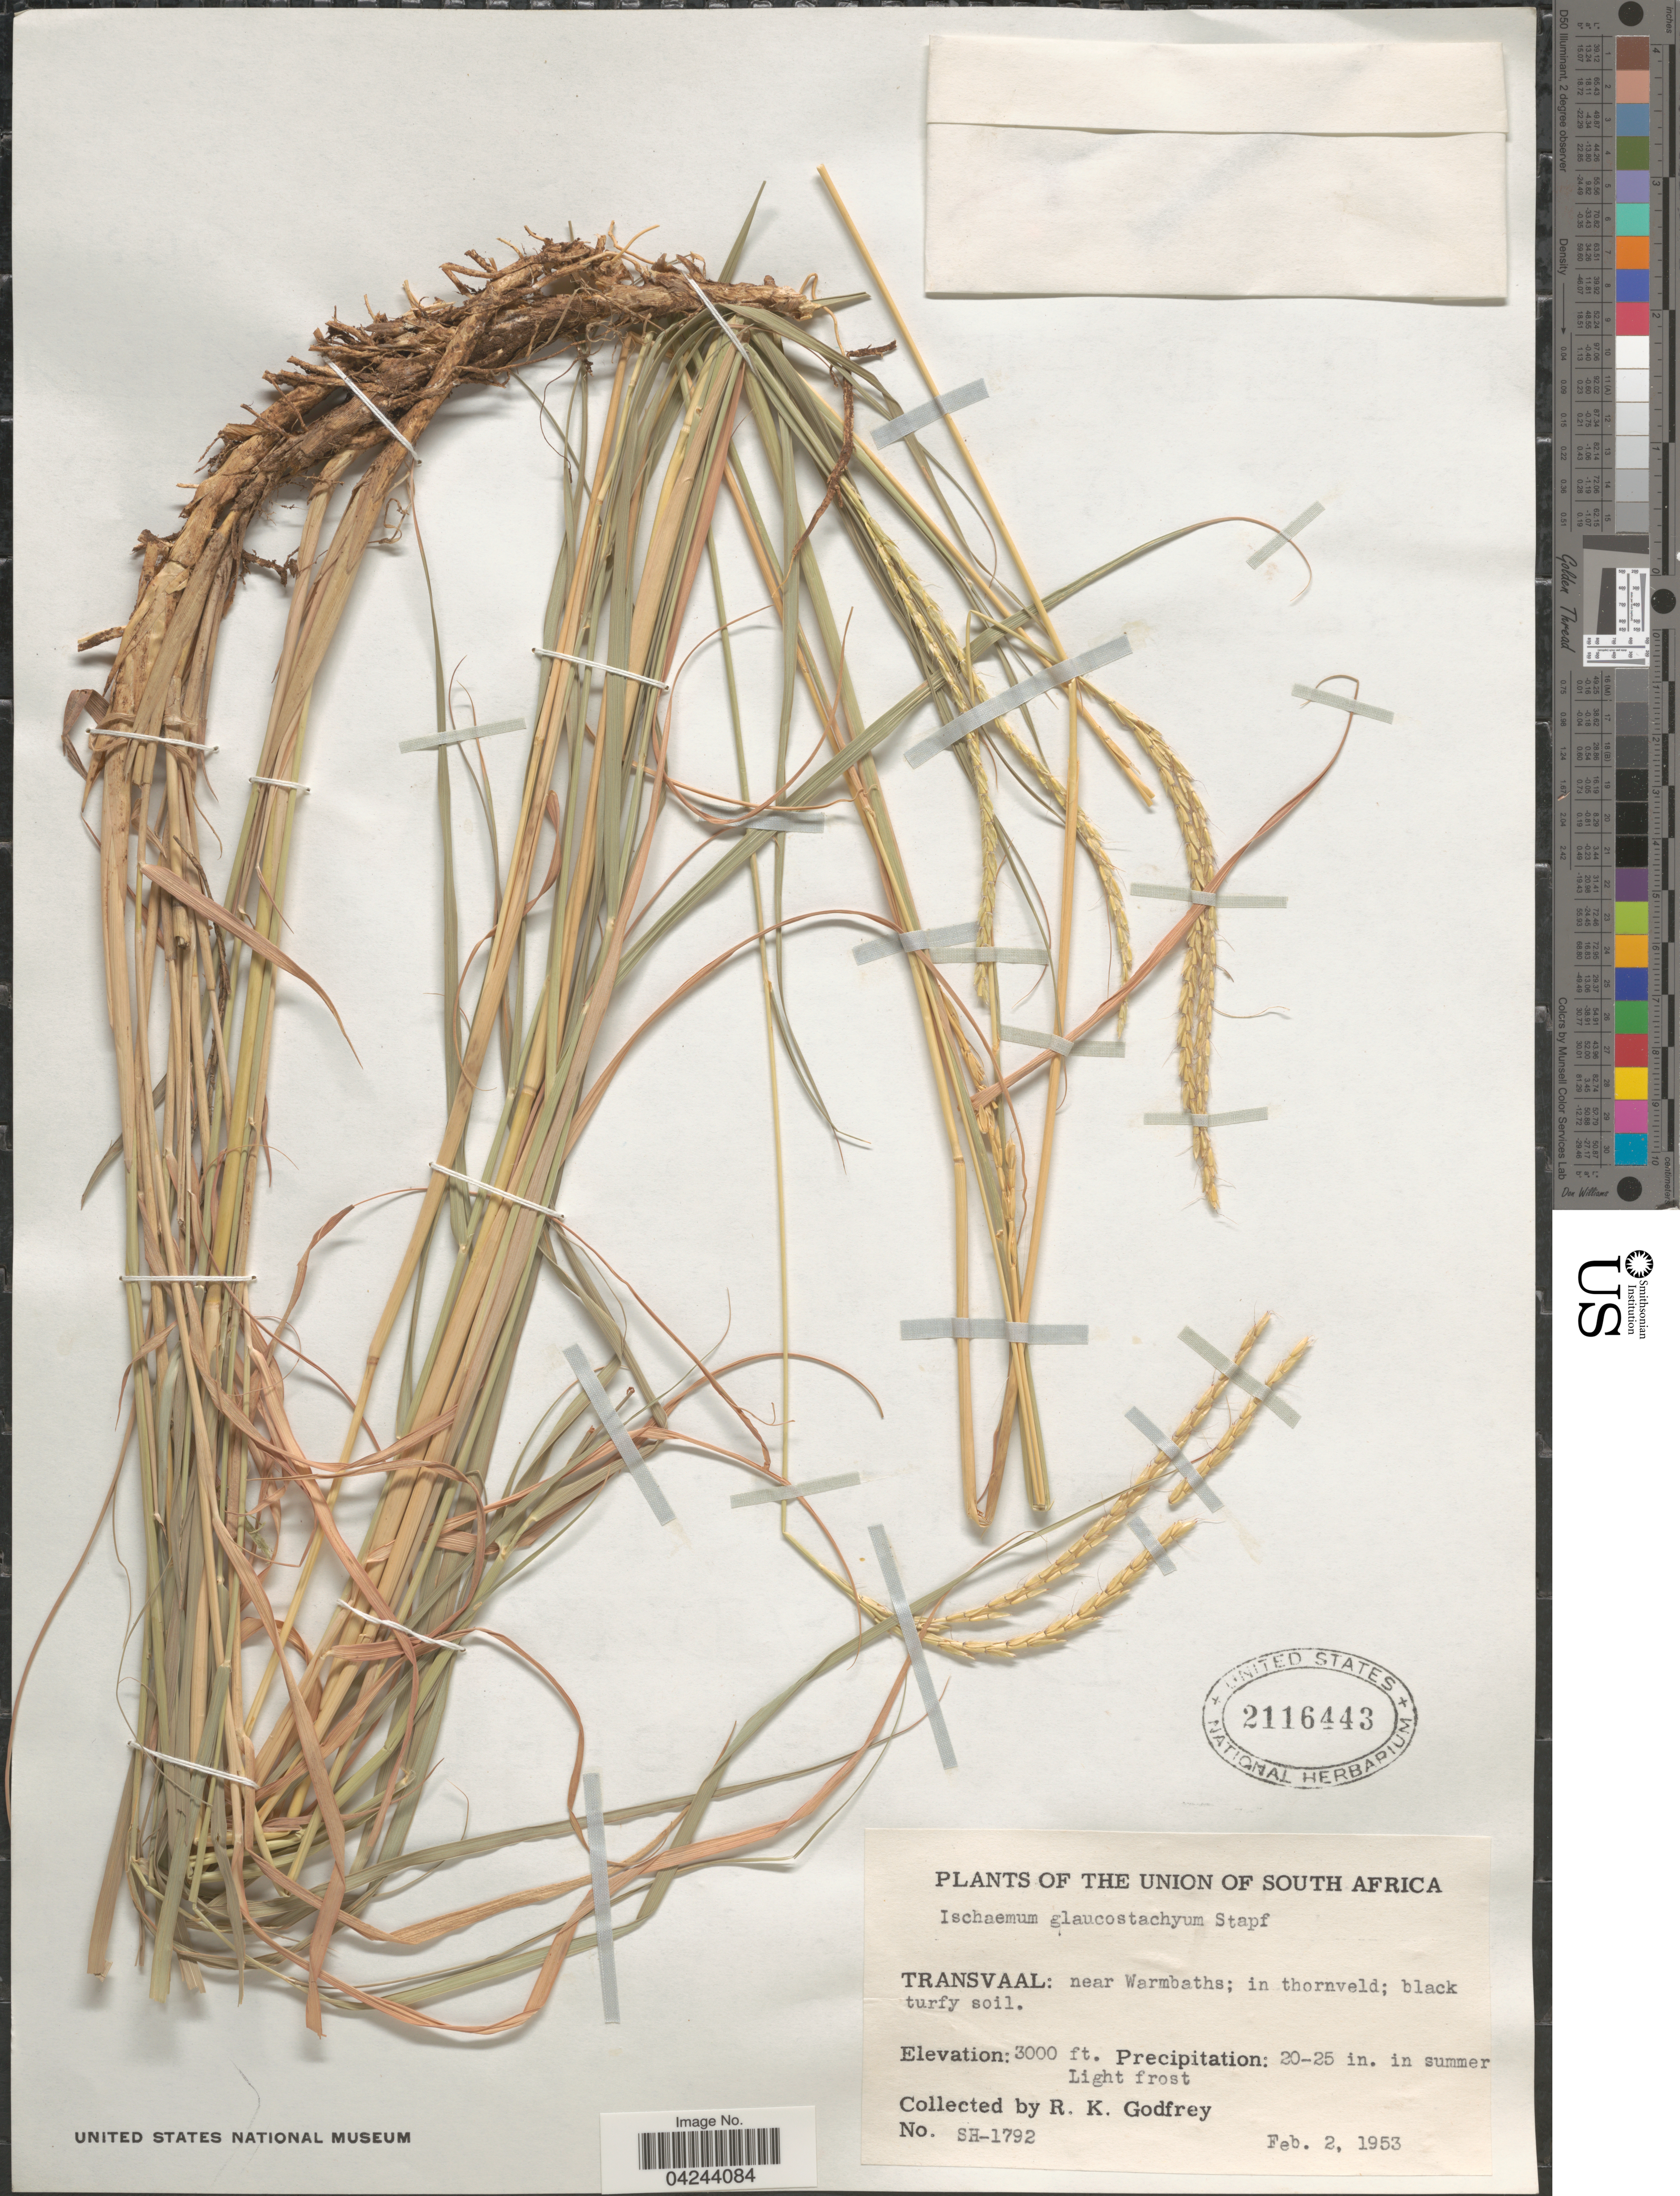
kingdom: Plantae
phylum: Tracheophyta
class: Liliopsida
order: Poales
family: Poaceae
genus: Ischaemum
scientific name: Ischaemum afrum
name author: (J.F. Gmel.) Dandy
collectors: R. K. Godfrey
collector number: SH-1792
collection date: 1953-02-02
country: South Africa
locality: The Union of South Africa. Transvaal: near Warmbaths.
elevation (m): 914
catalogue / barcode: US 2116443